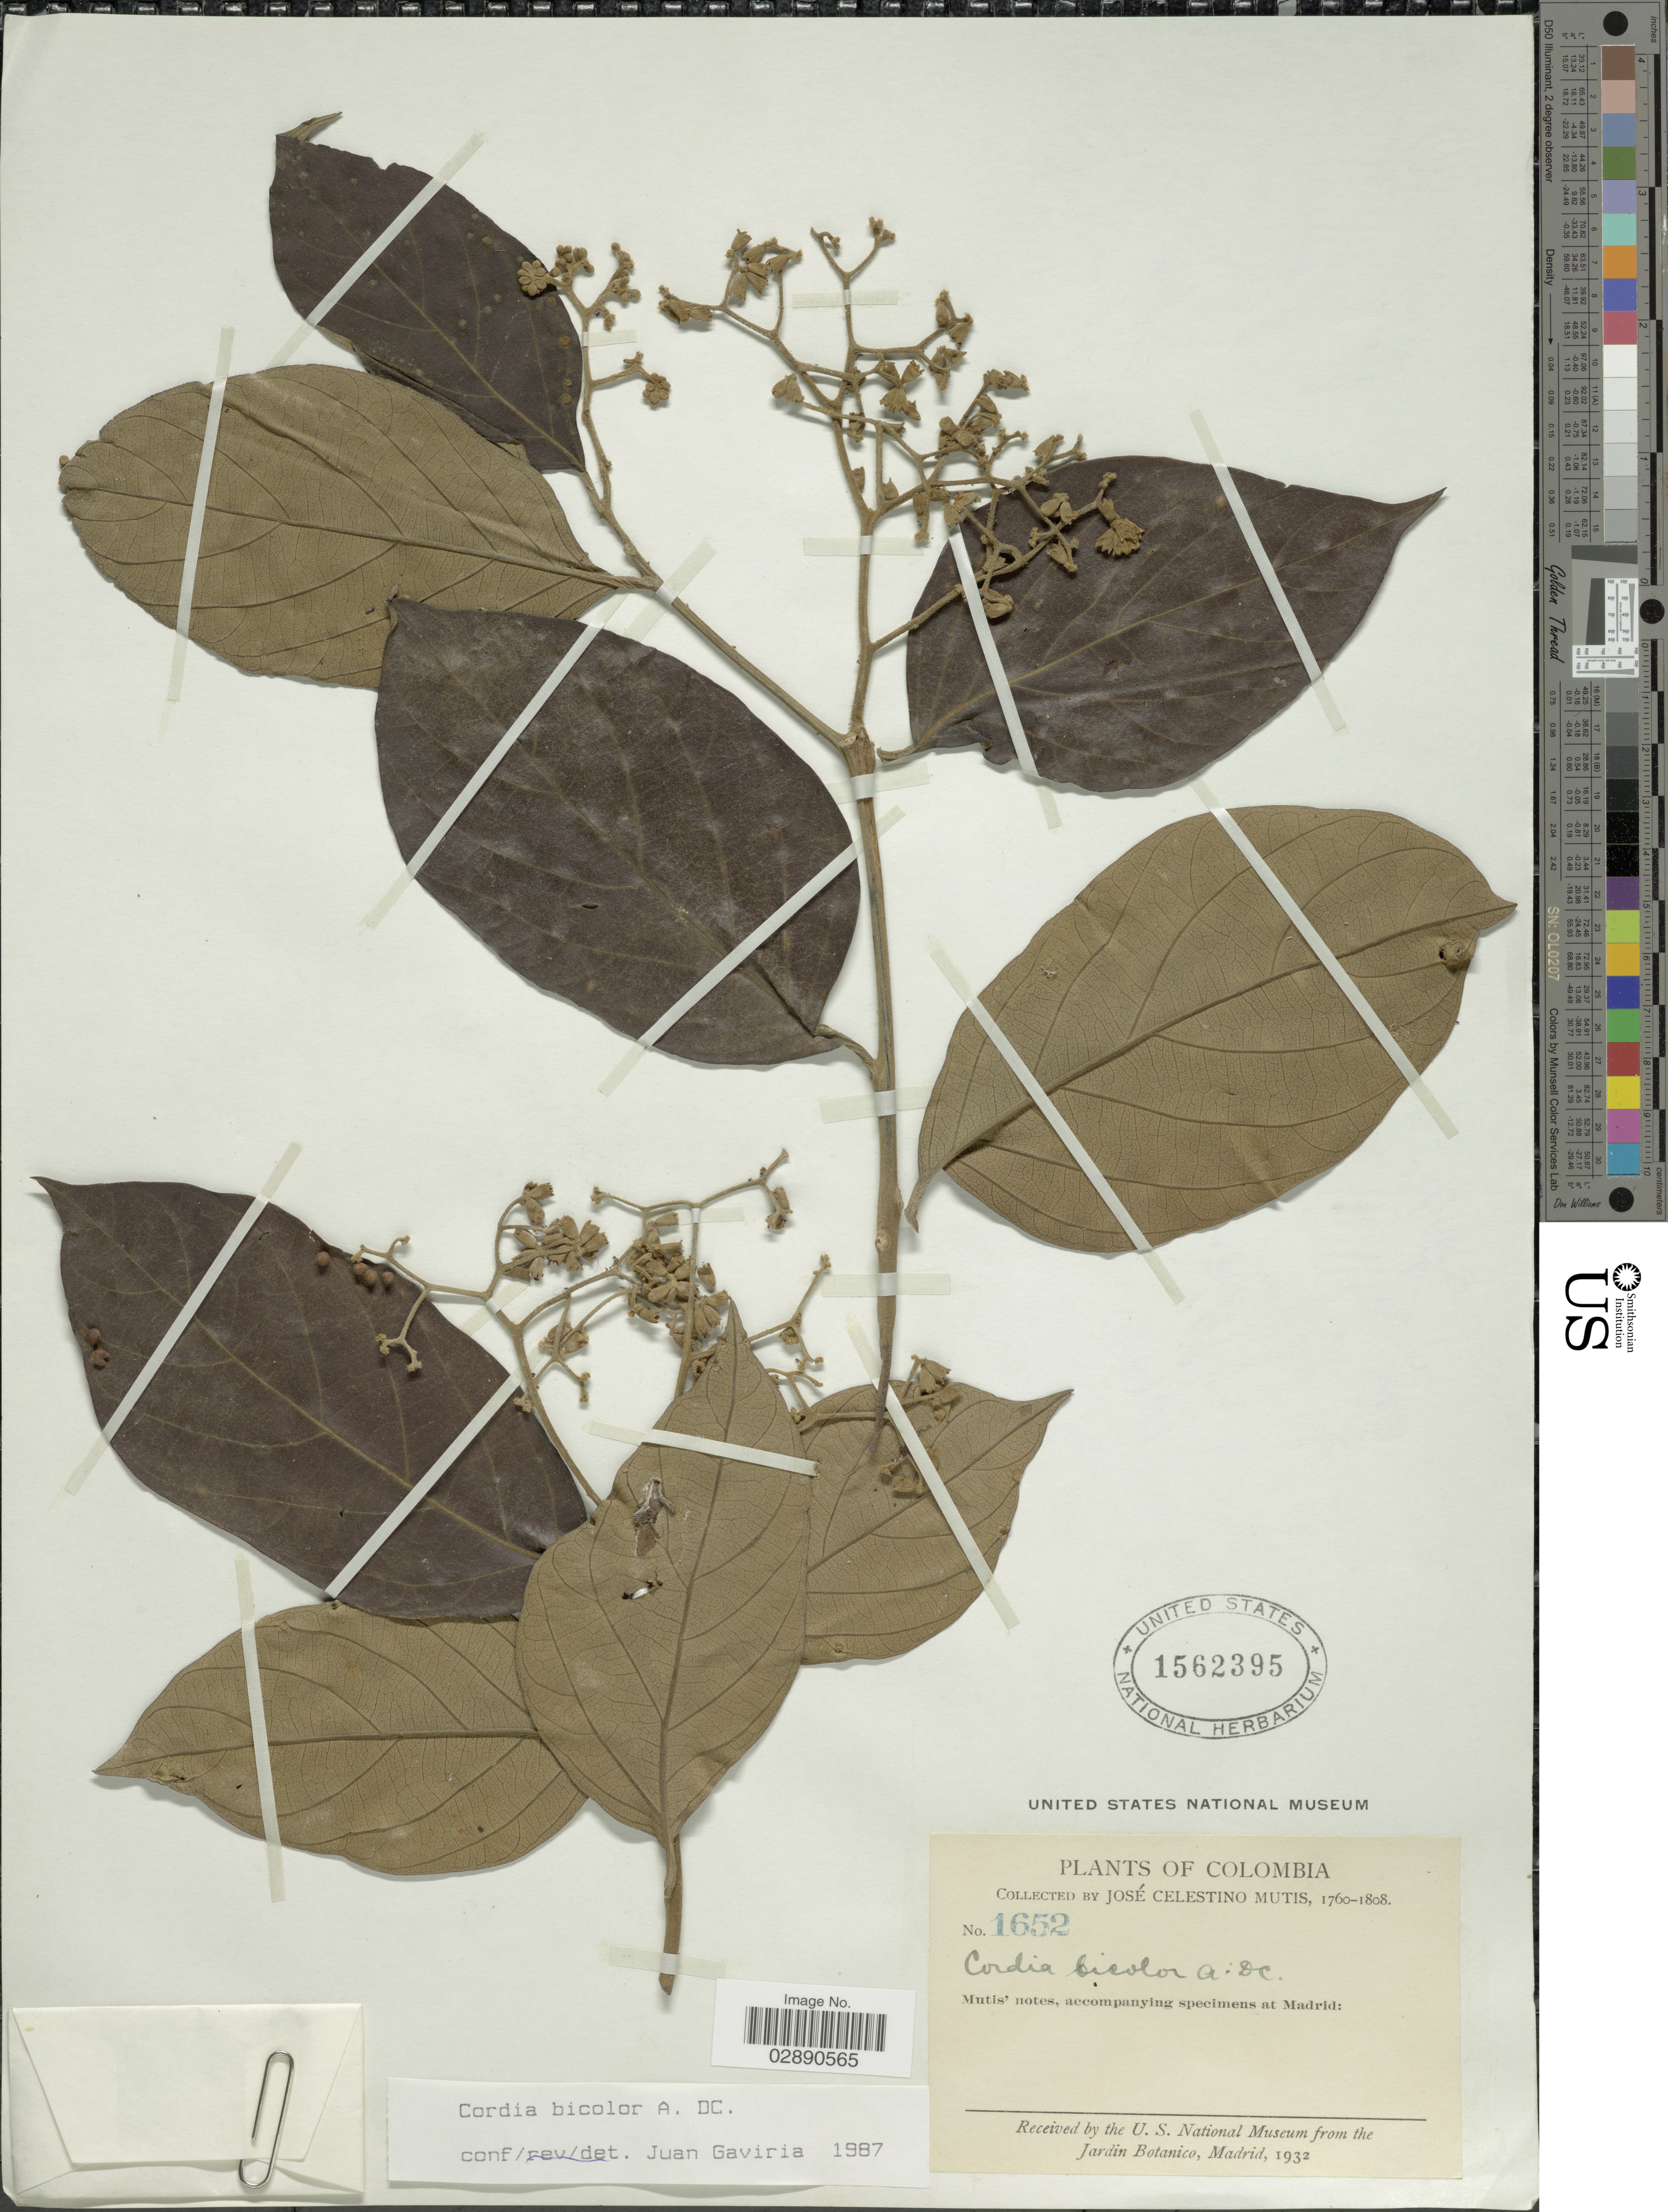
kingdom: Plantae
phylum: Tracheophyta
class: Magnoliopsida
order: Boraginales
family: Cordiaceae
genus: Cordia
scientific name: Cordia bicolor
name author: A. DC.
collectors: J. C. B. Mutis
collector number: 1652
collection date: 1760/1808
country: Colombia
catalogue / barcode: US 1562395